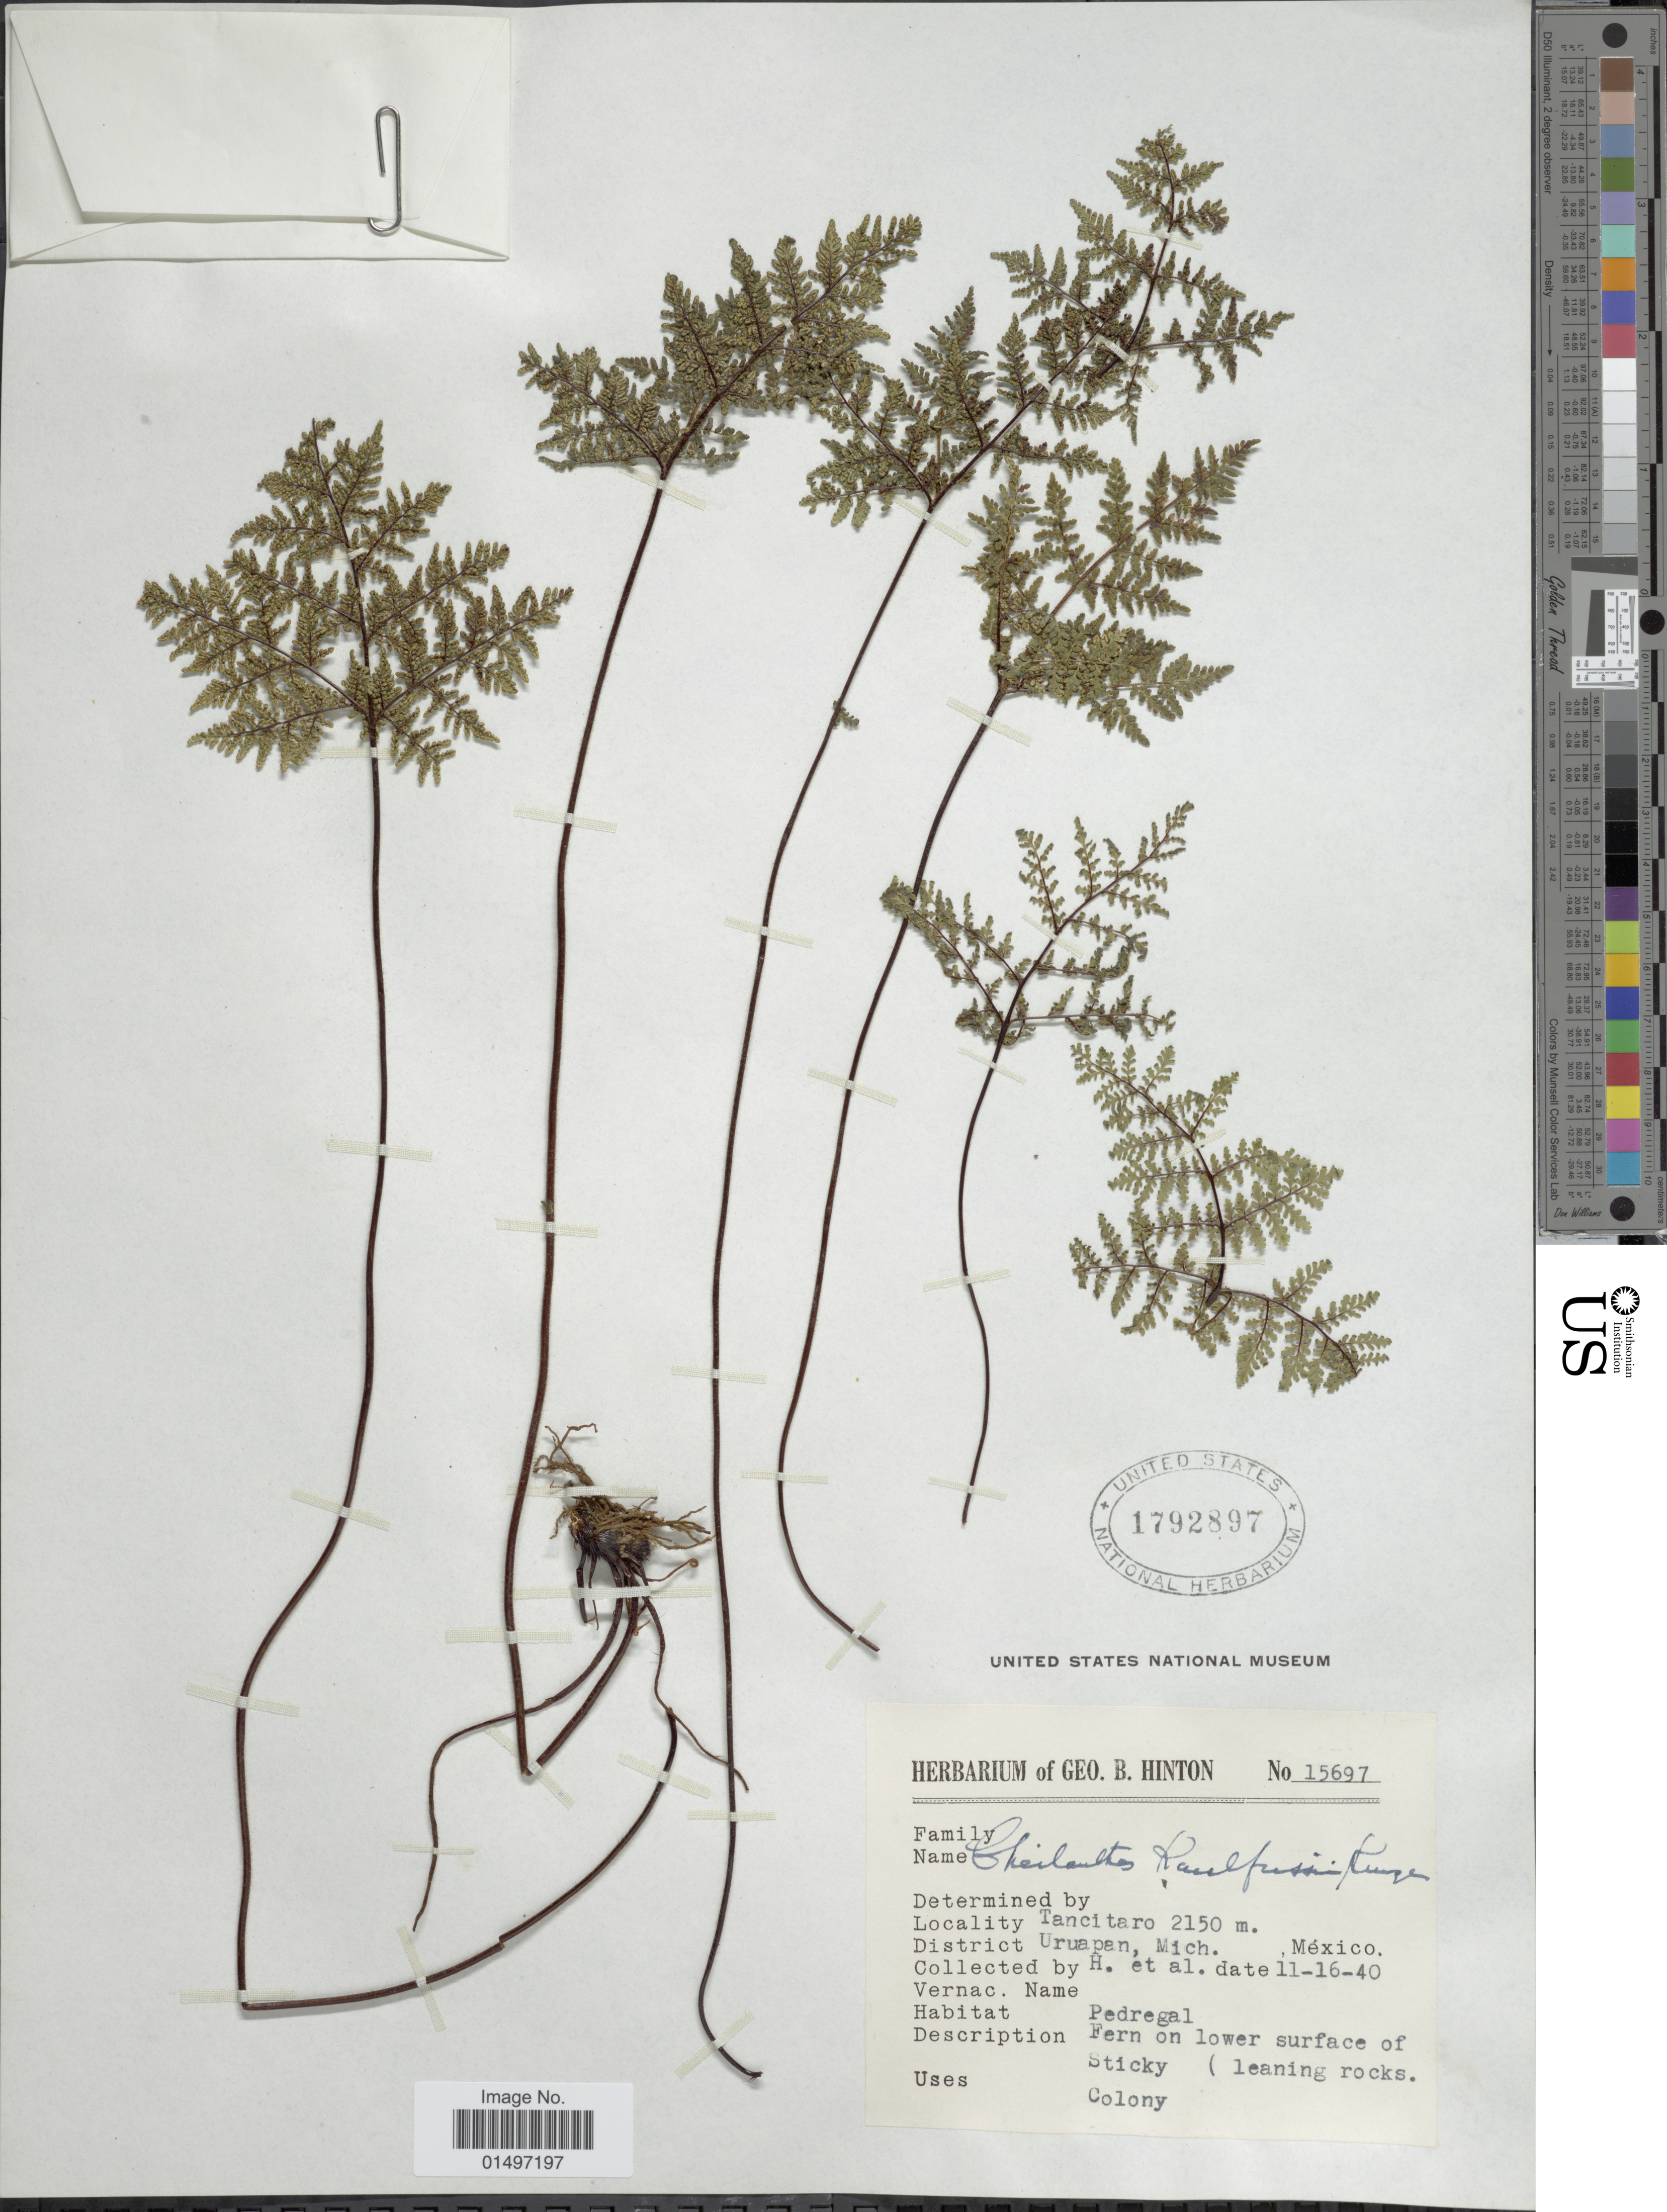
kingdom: Plantae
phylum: Tracheophyta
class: Polypodiopsida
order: Polypodiales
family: Pteridaceae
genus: Gaga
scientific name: Gaga kaulfussii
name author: (Kunze) Fay W. Li & Windham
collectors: G. B. Hinton & et al.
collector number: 15697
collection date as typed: Transcribed d/m/y: 16/11/40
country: Mexico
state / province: Michoacán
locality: Mexico, Tancitaro, Uruapan.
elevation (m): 2150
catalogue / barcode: US 1792897